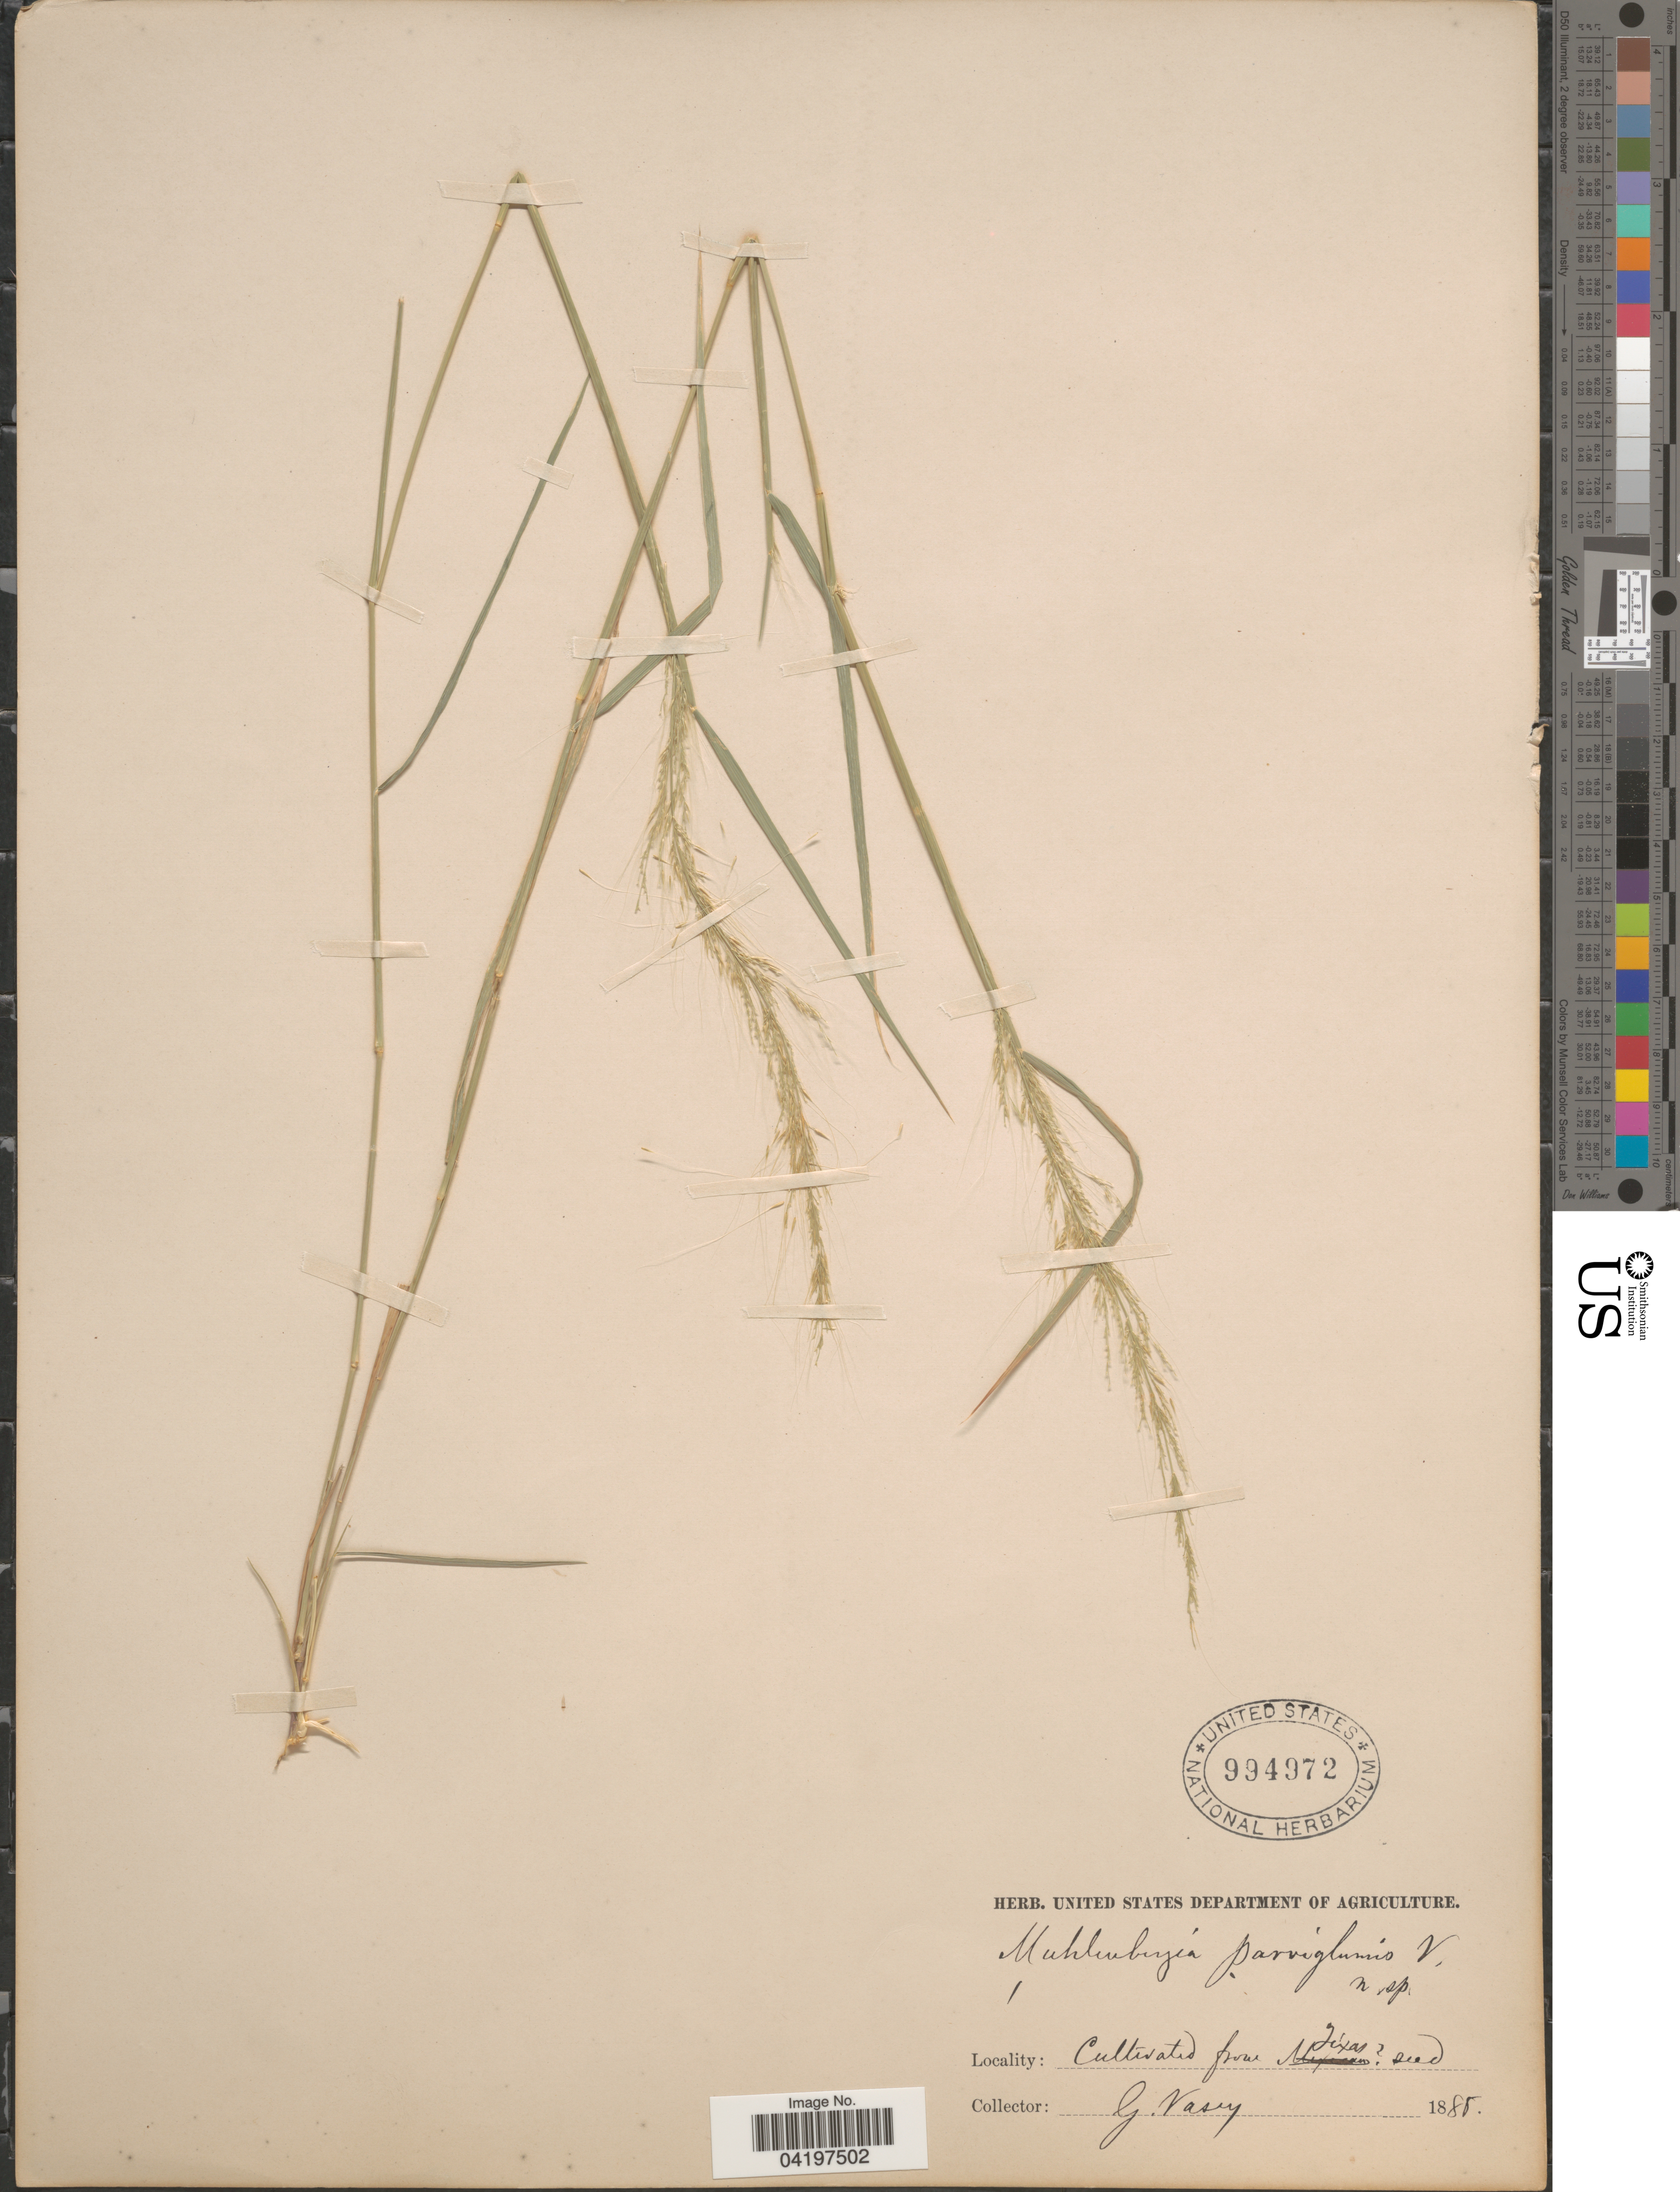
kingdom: Plantae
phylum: Tracheophyta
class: Liliopsida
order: Poales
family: Poaceae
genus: Muhlenbergia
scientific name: Muhlenbergia spiciformis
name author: Trin.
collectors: G. Vasey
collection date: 1885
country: United States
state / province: Texas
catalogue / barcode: US 994972